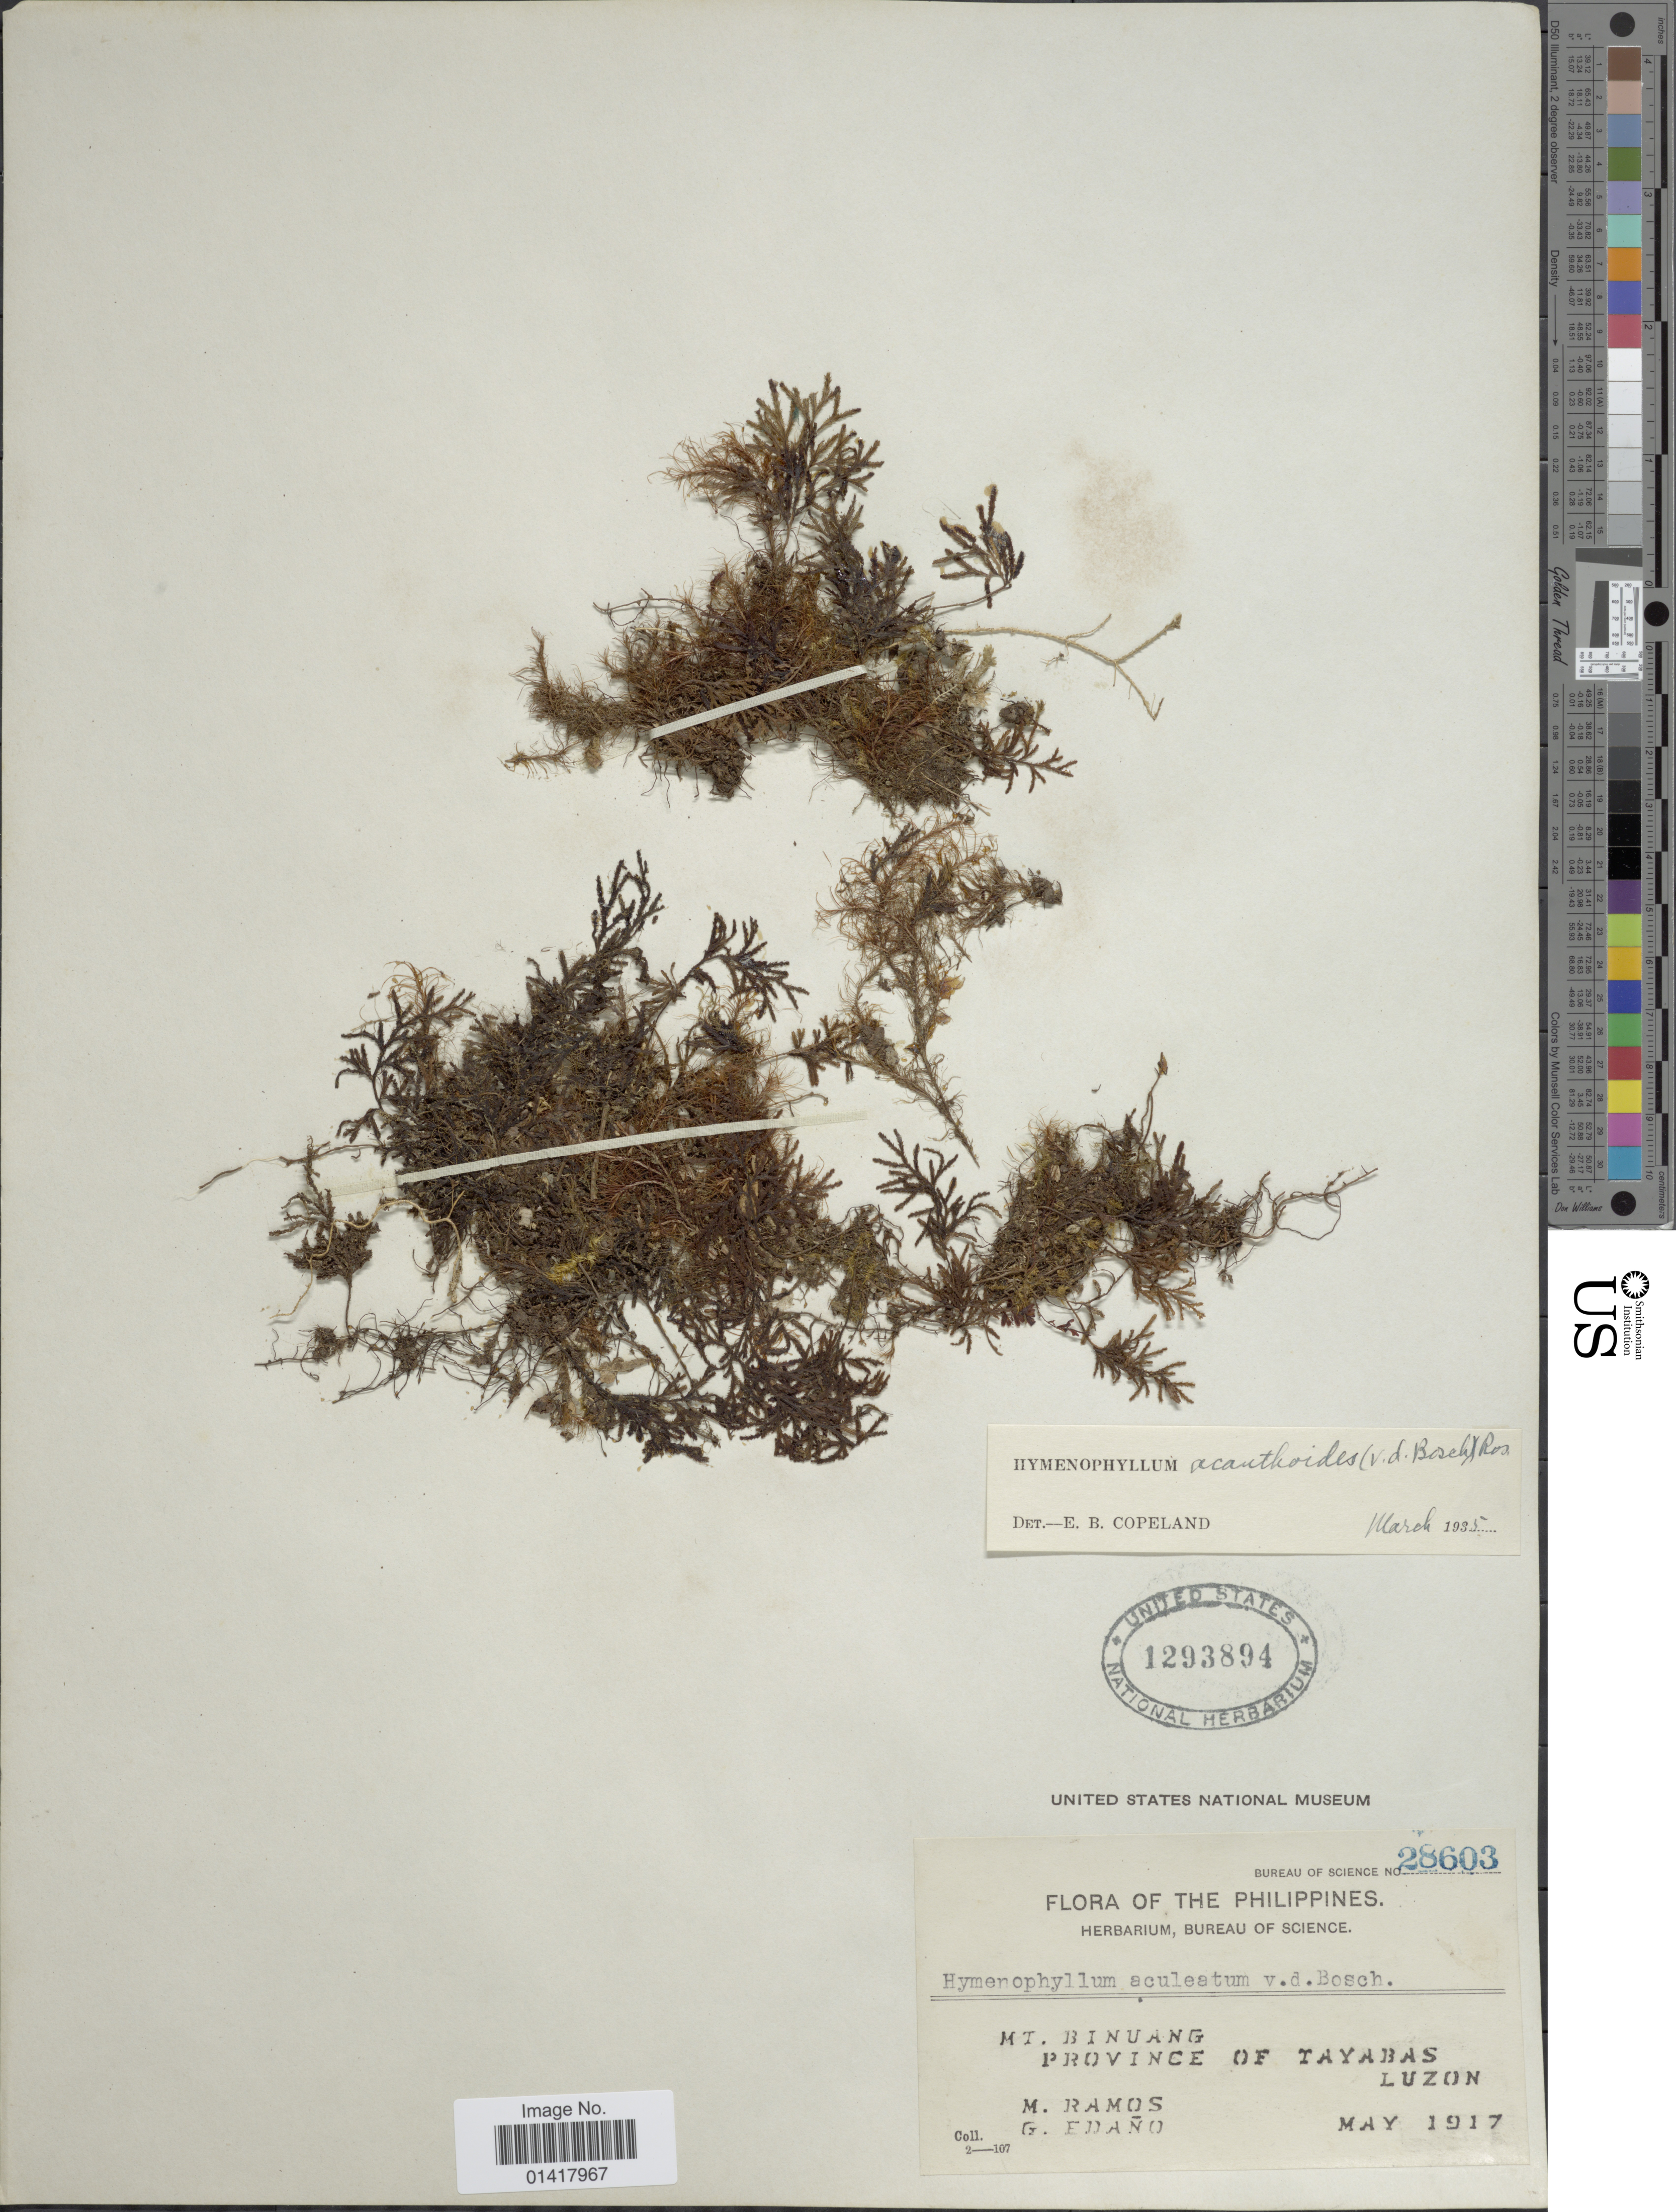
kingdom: Plantae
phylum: Tracheophyta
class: Polypodiopsida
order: Hymenophyllales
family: Hymenophyllaceae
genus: Hymenophyllum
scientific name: Hymenophyllum acanthoides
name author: (Bosch) Rosenst.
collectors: M. Ramos & G. Edaño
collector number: Bureau of Science 28603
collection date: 1917-05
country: Philippines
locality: Luzon. Mt Binuang. Province of Tayabas. Luzon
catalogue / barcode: US 1293894